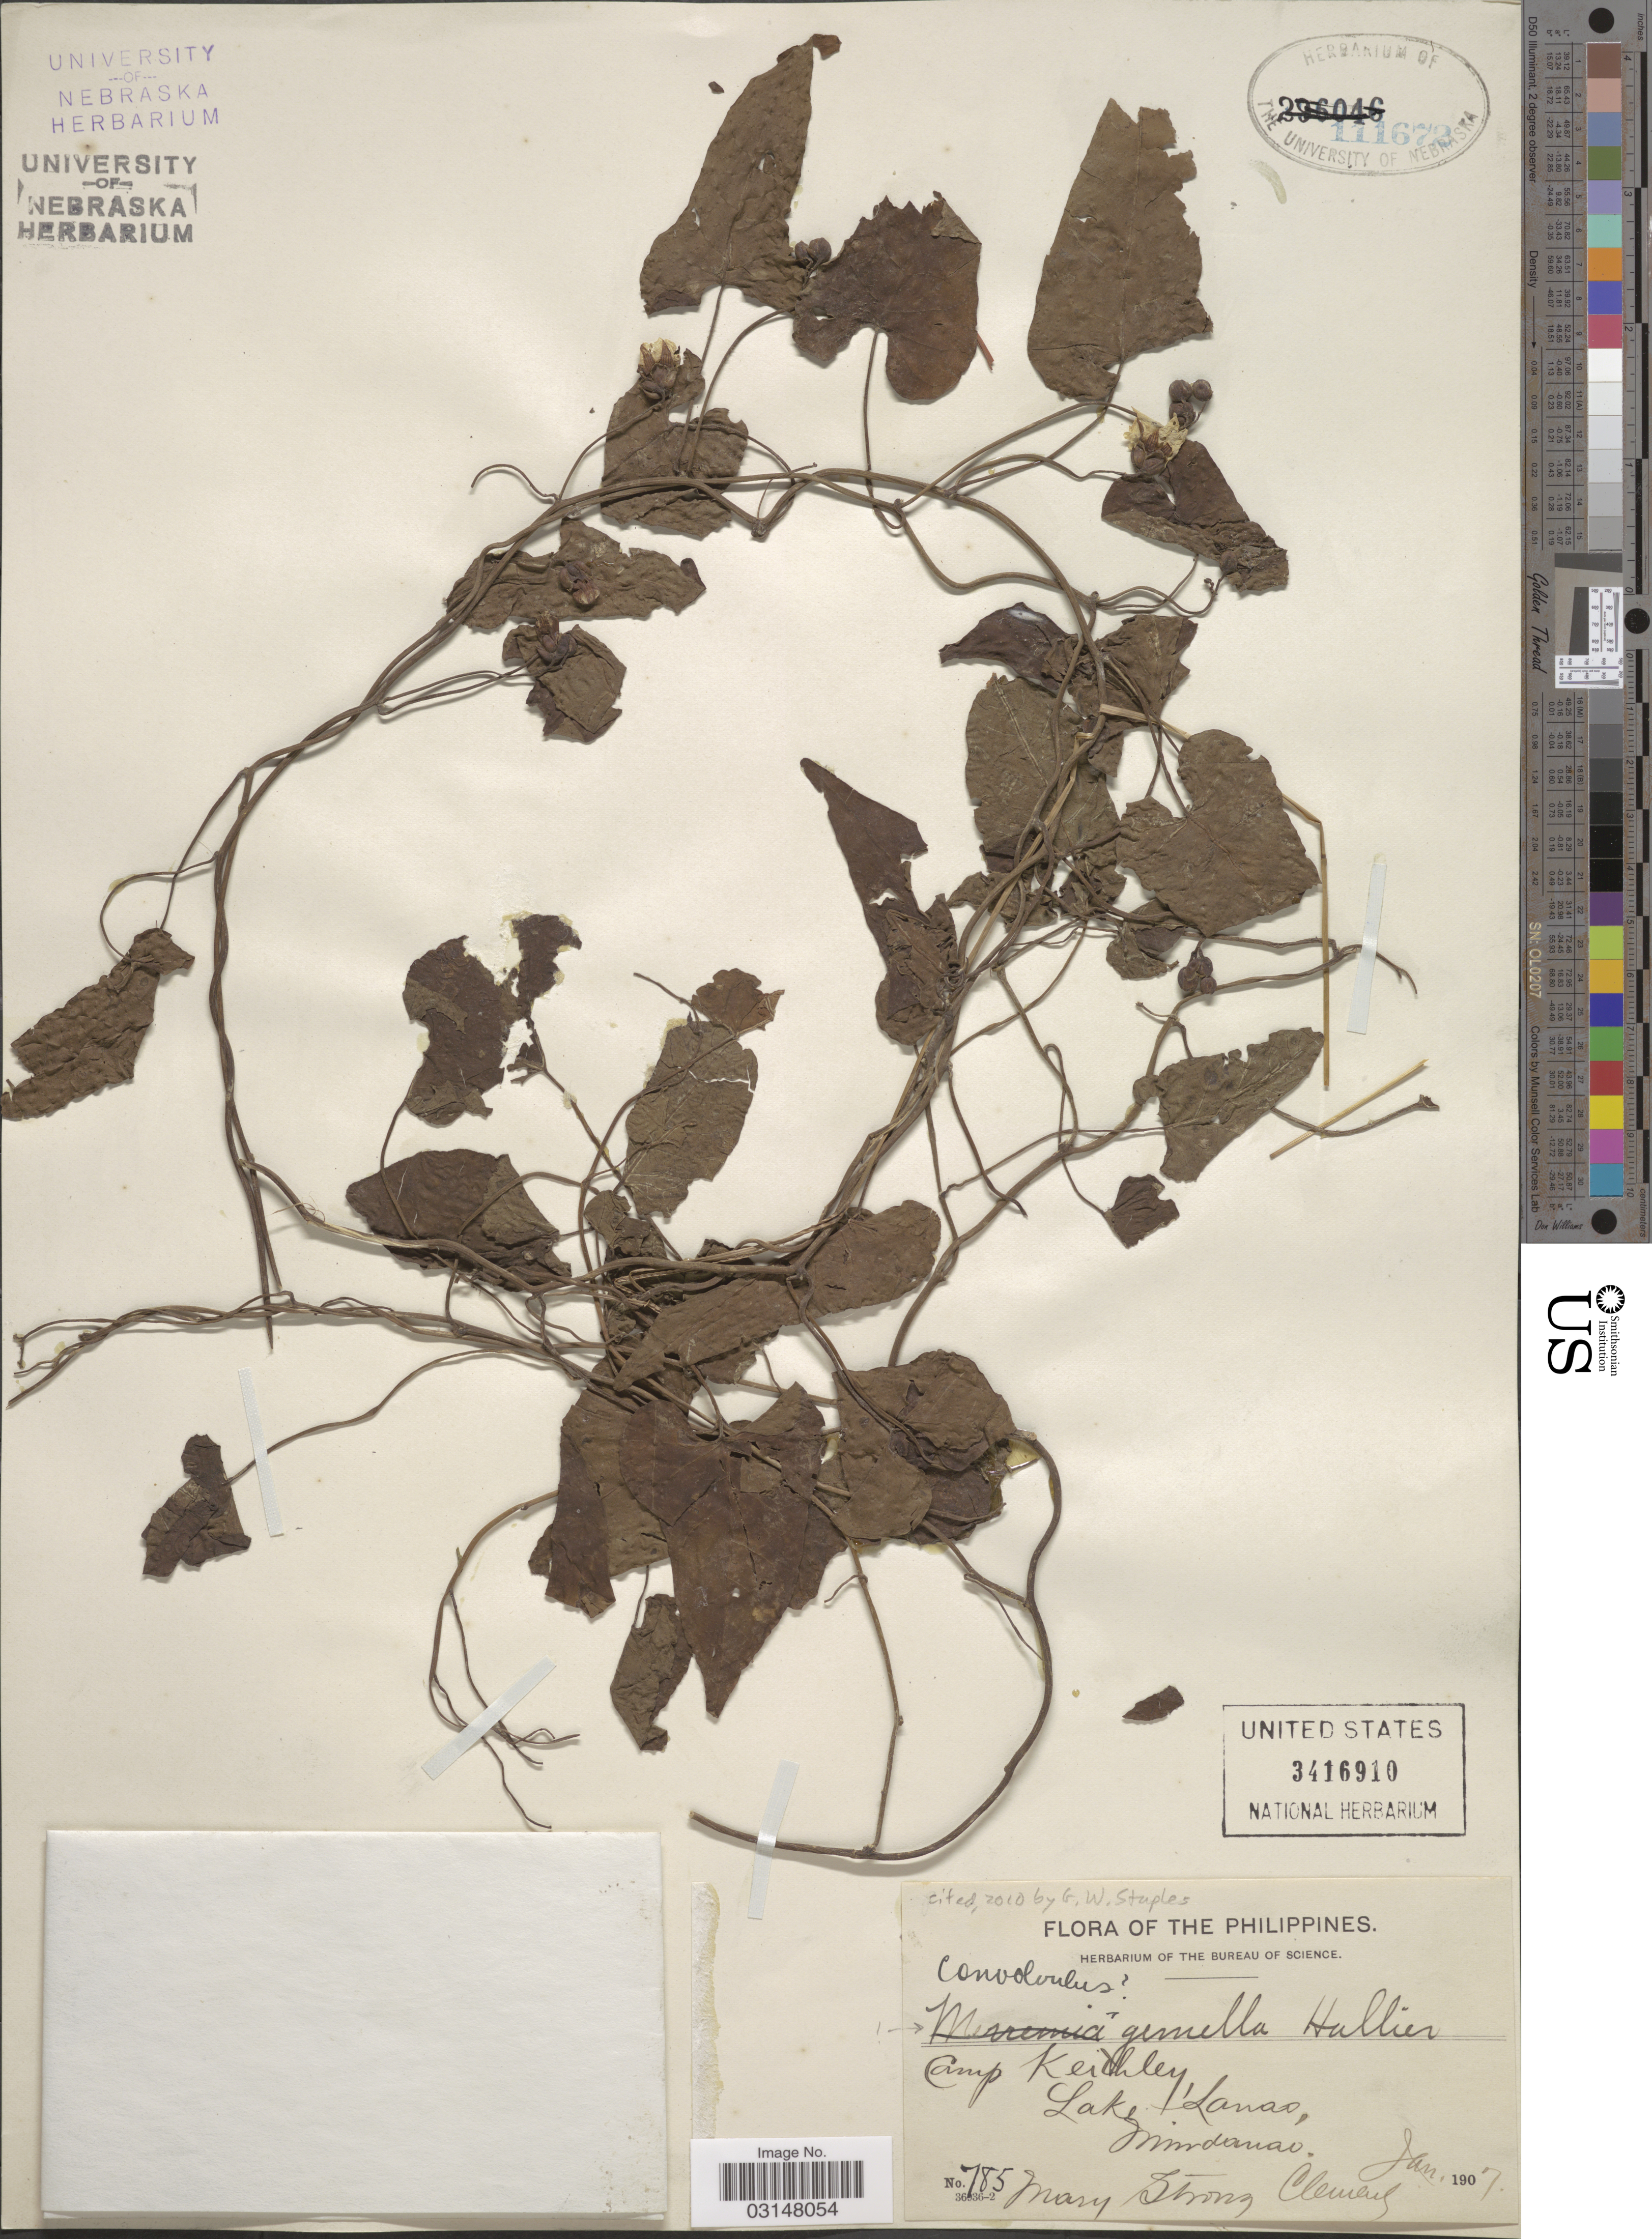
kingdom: Plantae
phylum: Tracheophyta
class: Magnoliopsida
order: Solanales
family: Convolvulaceae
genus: Merremia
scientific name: Merremia gemella var. gemella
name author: (Burm. f.) Hallier f.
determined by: Strong, Mark T., (BOT), Smithsonian Institution - National Museum of Natural History (UNITED STATES)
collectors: M. S. Clemens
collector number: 785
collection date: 1907-01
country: Philippines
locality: Camp Keithley, Lake Lanao, Mindanao.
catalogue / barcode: US 3416910